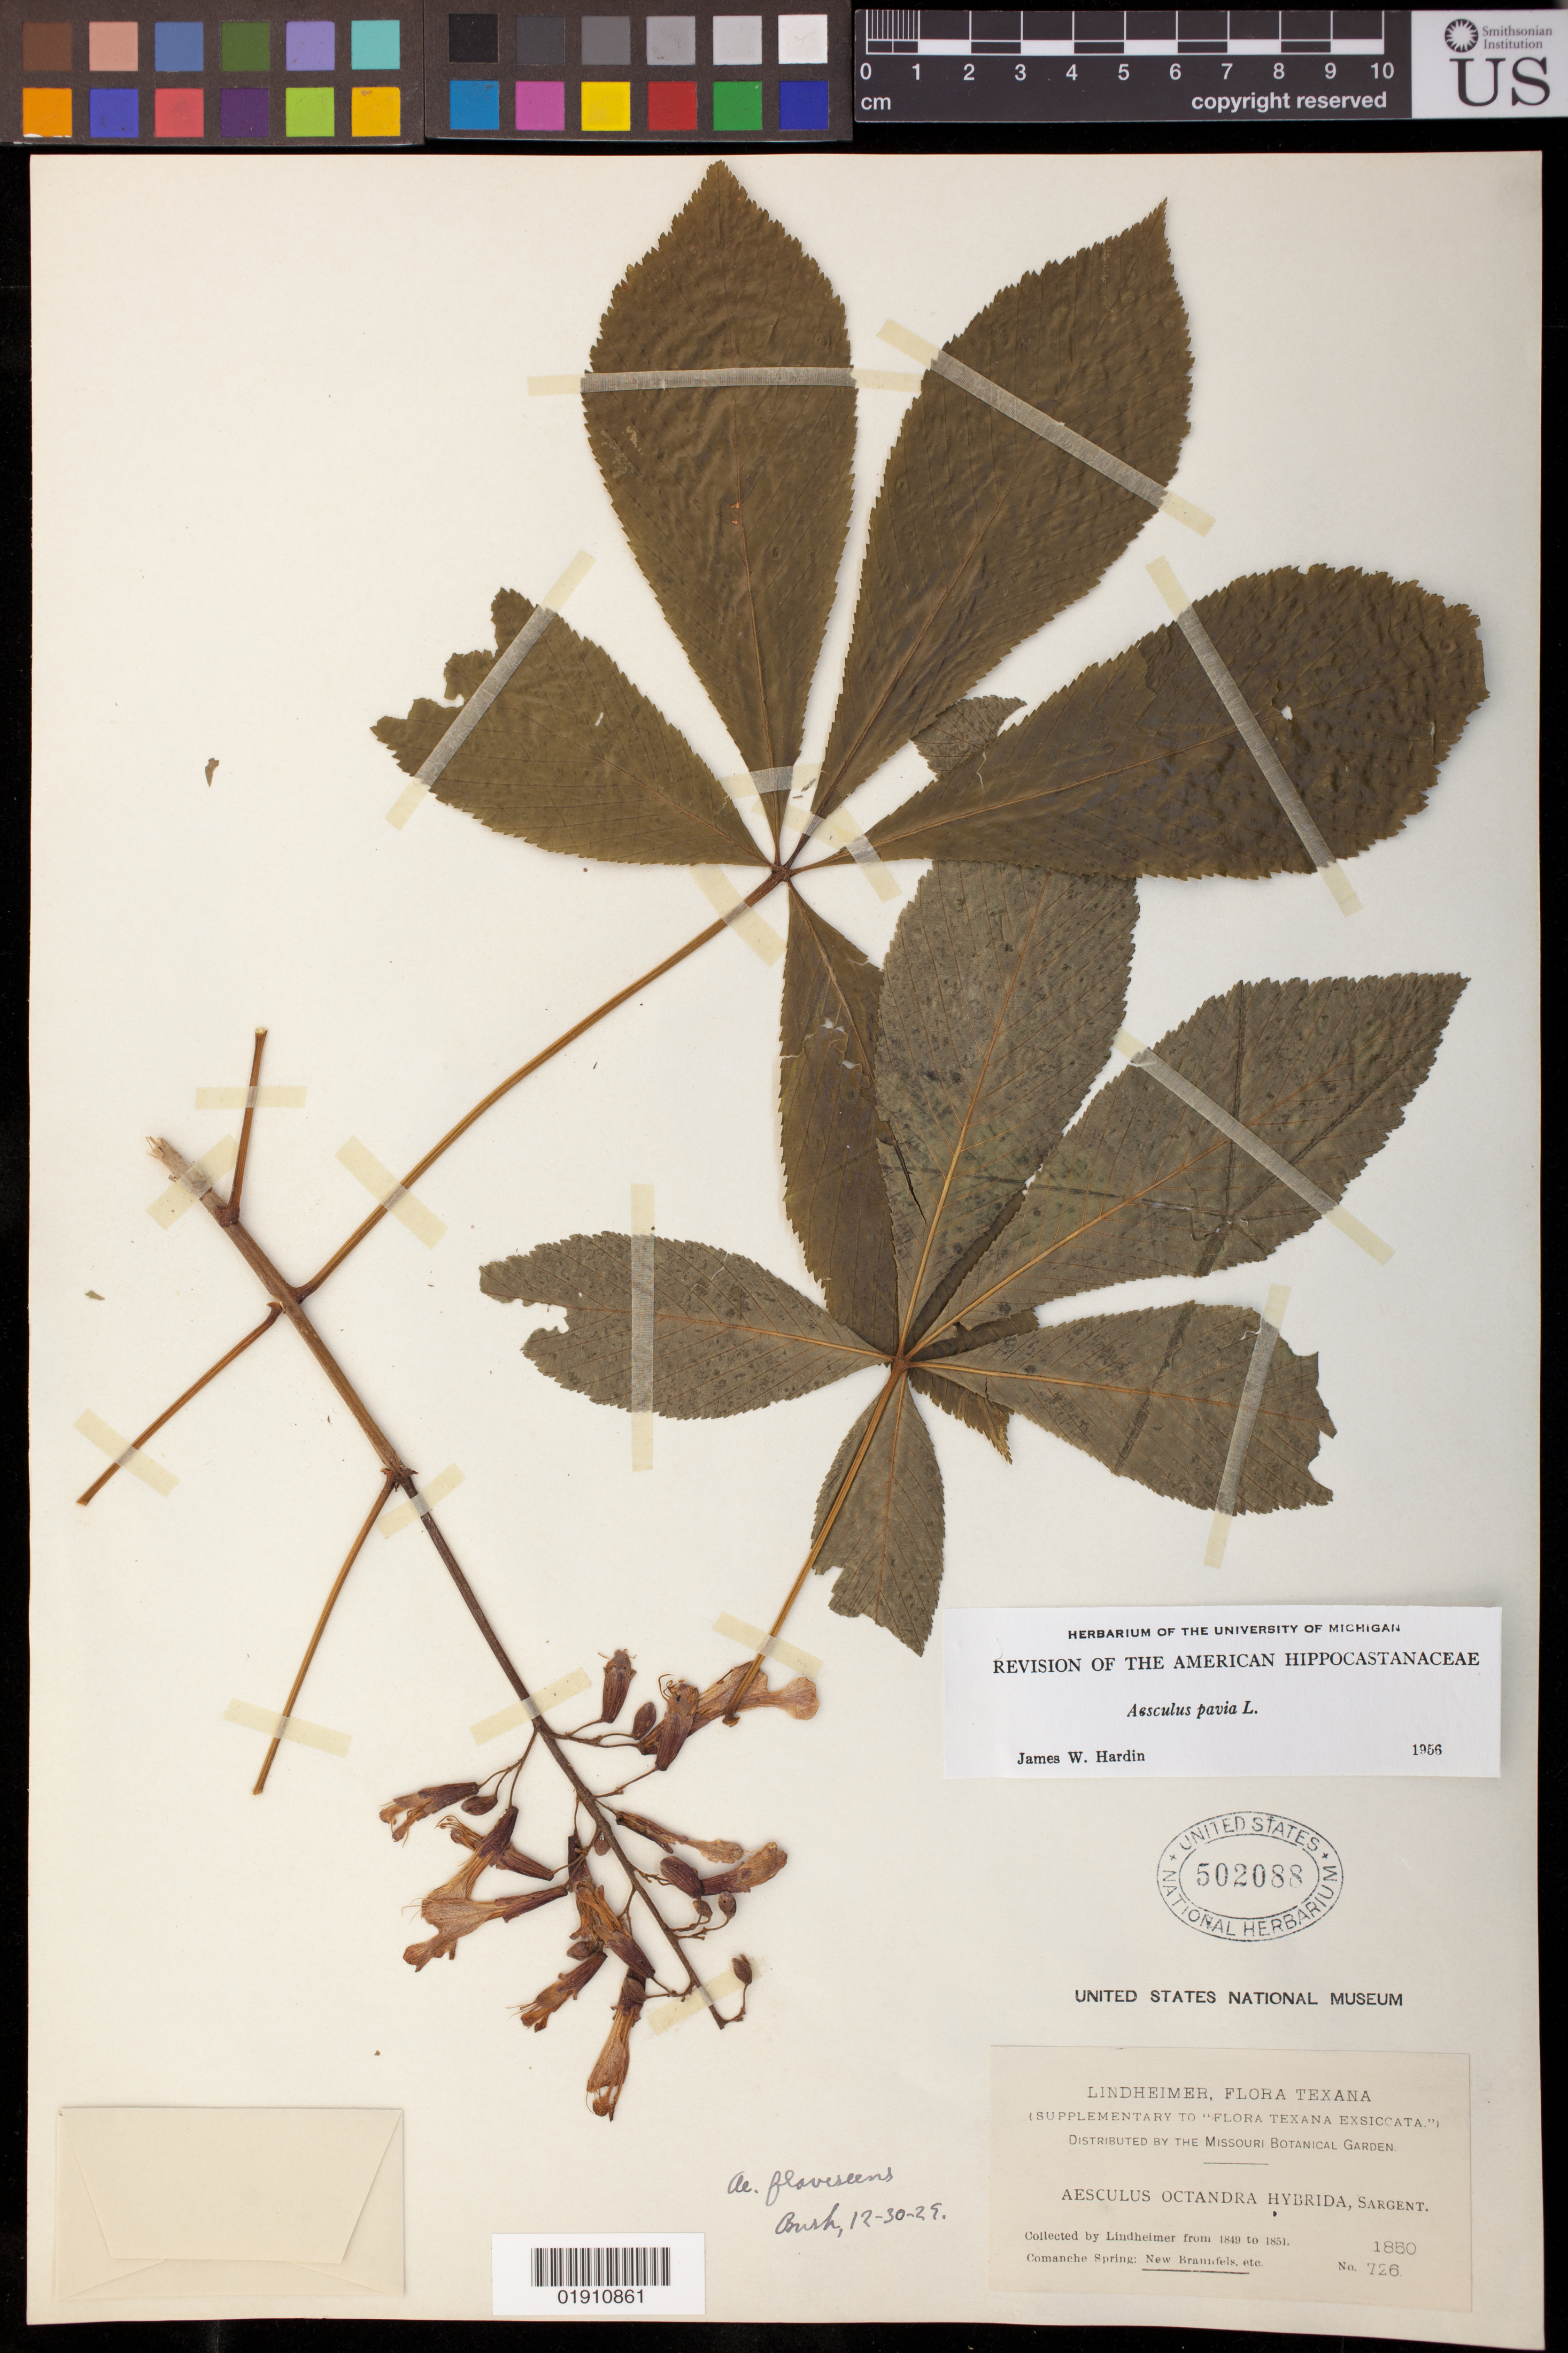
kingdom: Plantae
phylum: Tracheophyta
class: Magnoliopsida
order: Sapindales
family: Sapindaceae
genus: Aesculus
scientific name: Aesculus pavia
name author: L.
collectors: F. J. Lindheimer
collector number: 726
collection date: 1850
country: United States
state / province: Texas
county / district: Comal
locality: Comanche Spring: New Braunfels, etc.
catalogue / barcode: US 502088